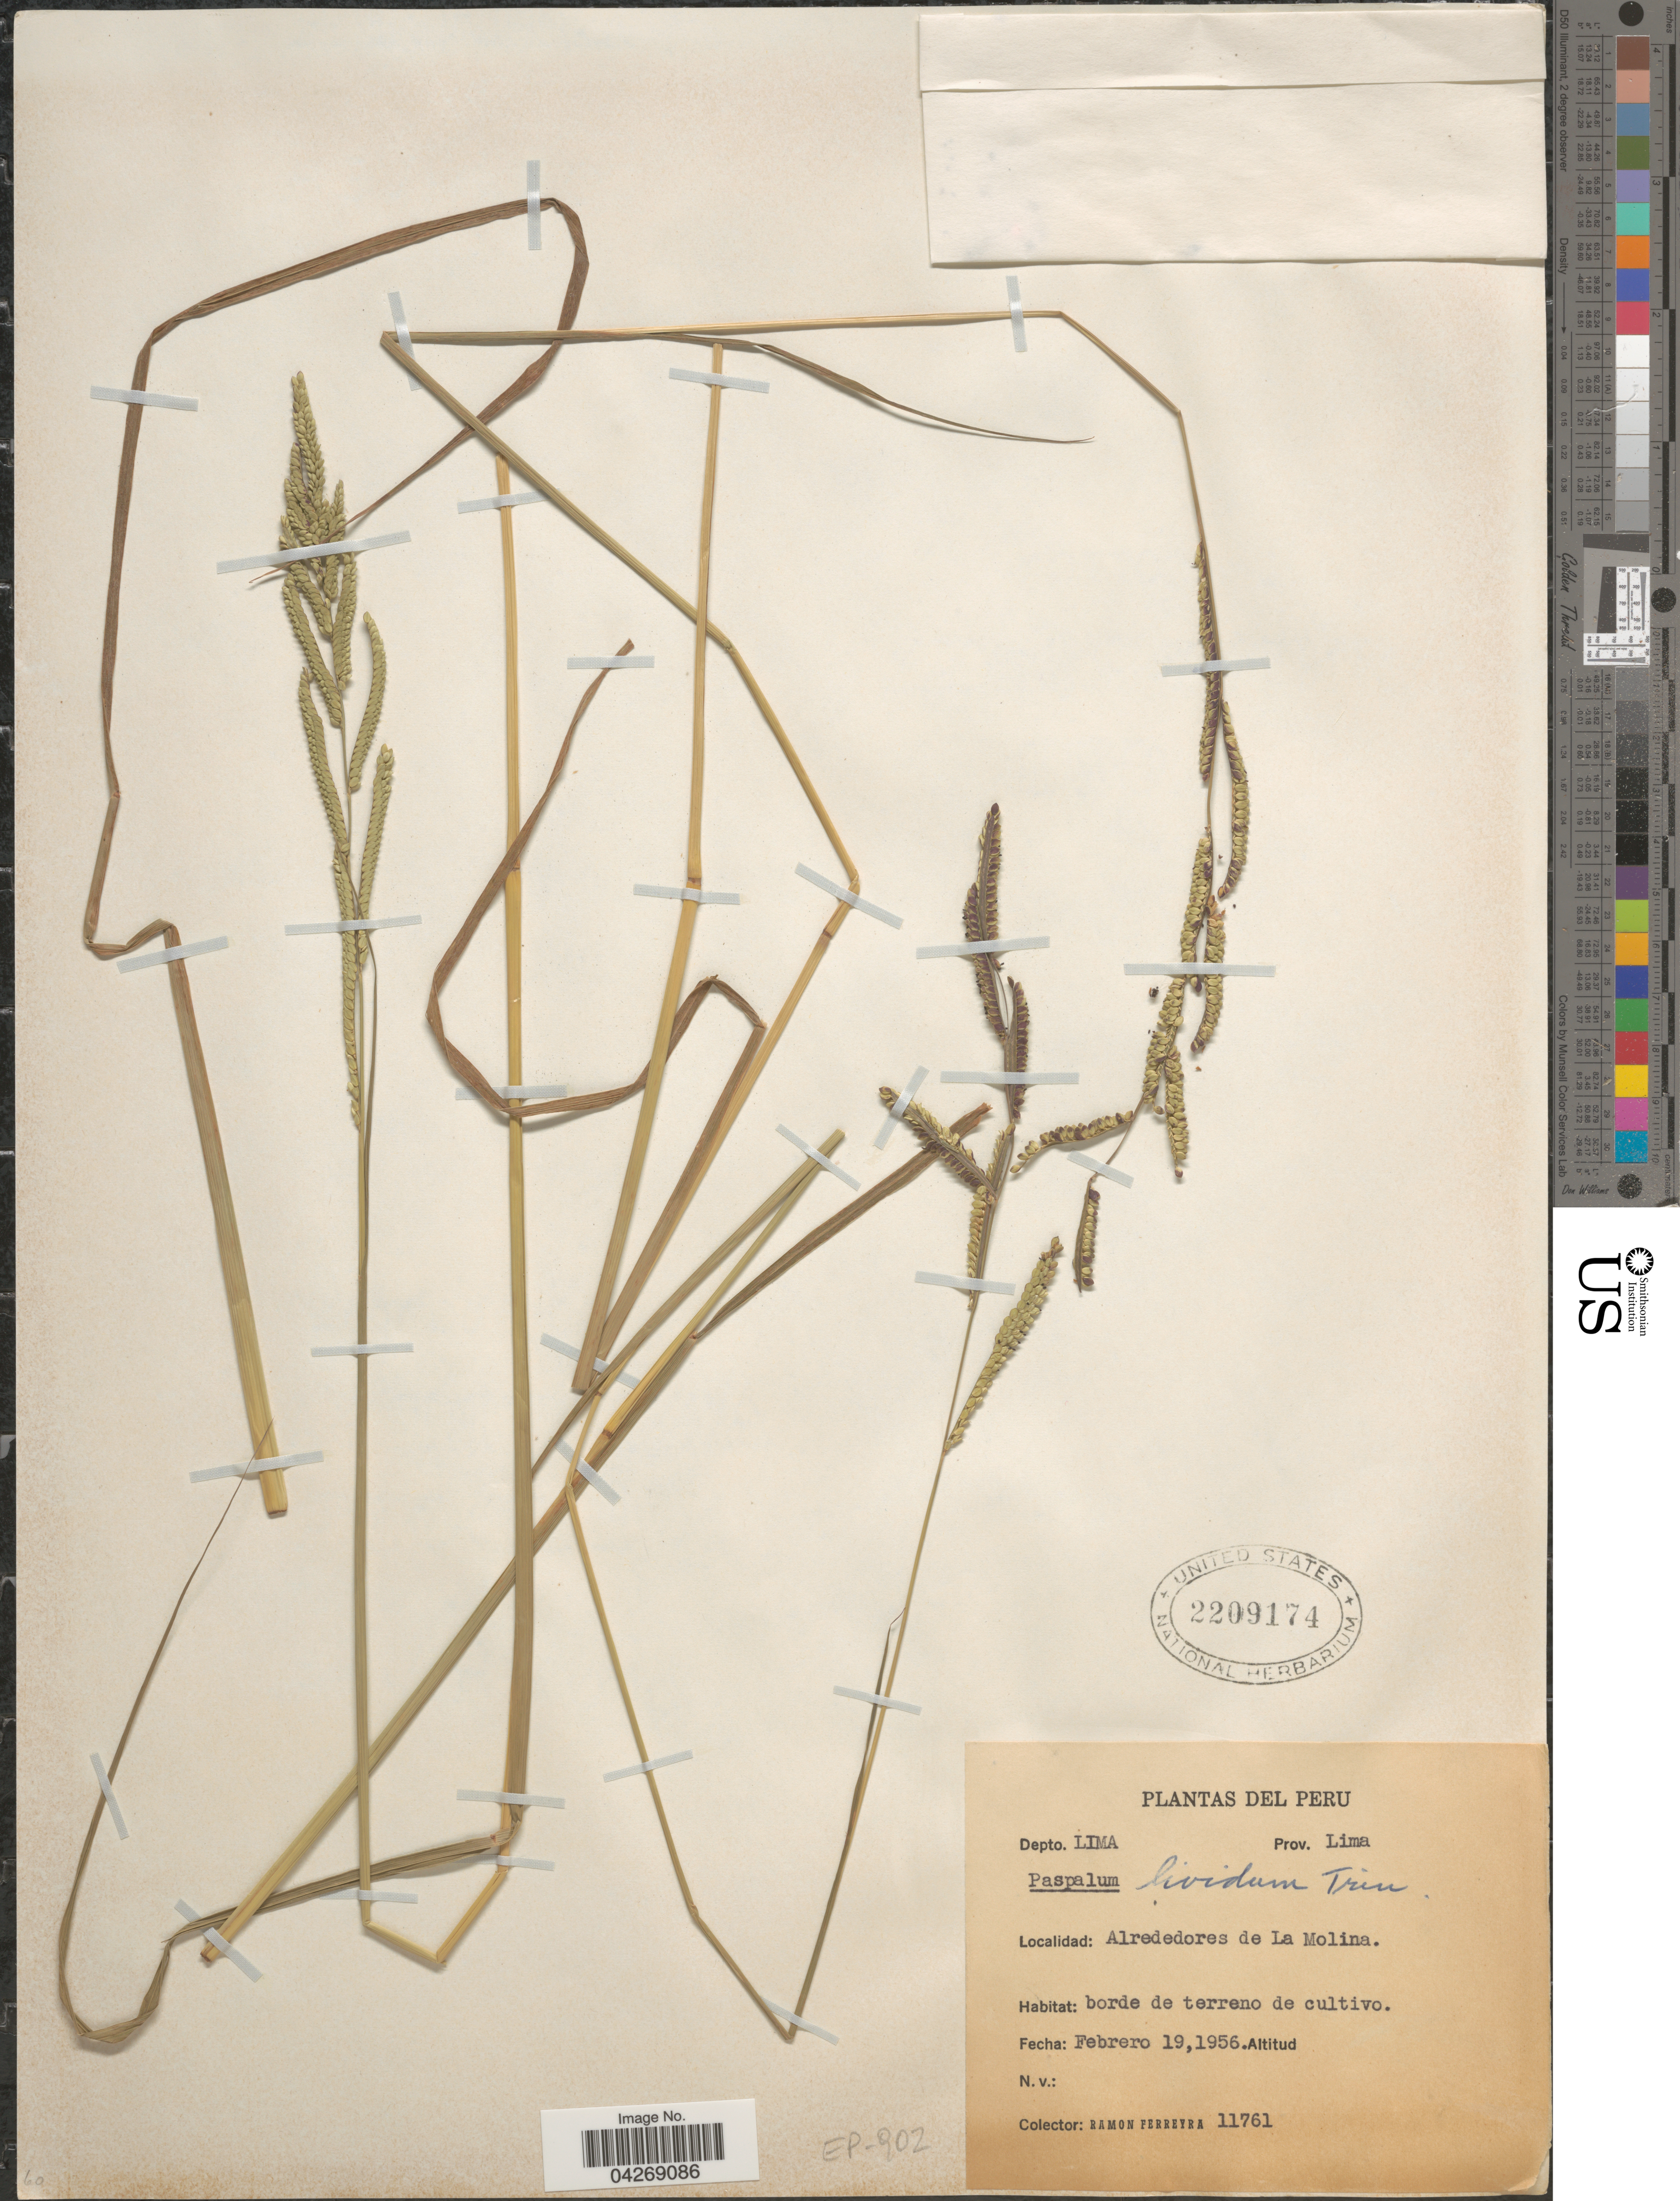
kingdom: Plantae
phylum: Tracheophyta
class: Liliopsida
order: Poales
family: Poaceae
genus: Paspalum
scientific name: Paspalum denticulatum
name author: Trin.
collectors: R. A. Ferreyra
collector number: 11761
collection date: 1956-02-19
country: Peru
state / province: Lima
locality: Depto. Lima. Alrededores de La Molina. Borde de terreno de cultivo.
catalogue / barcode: US 2209174